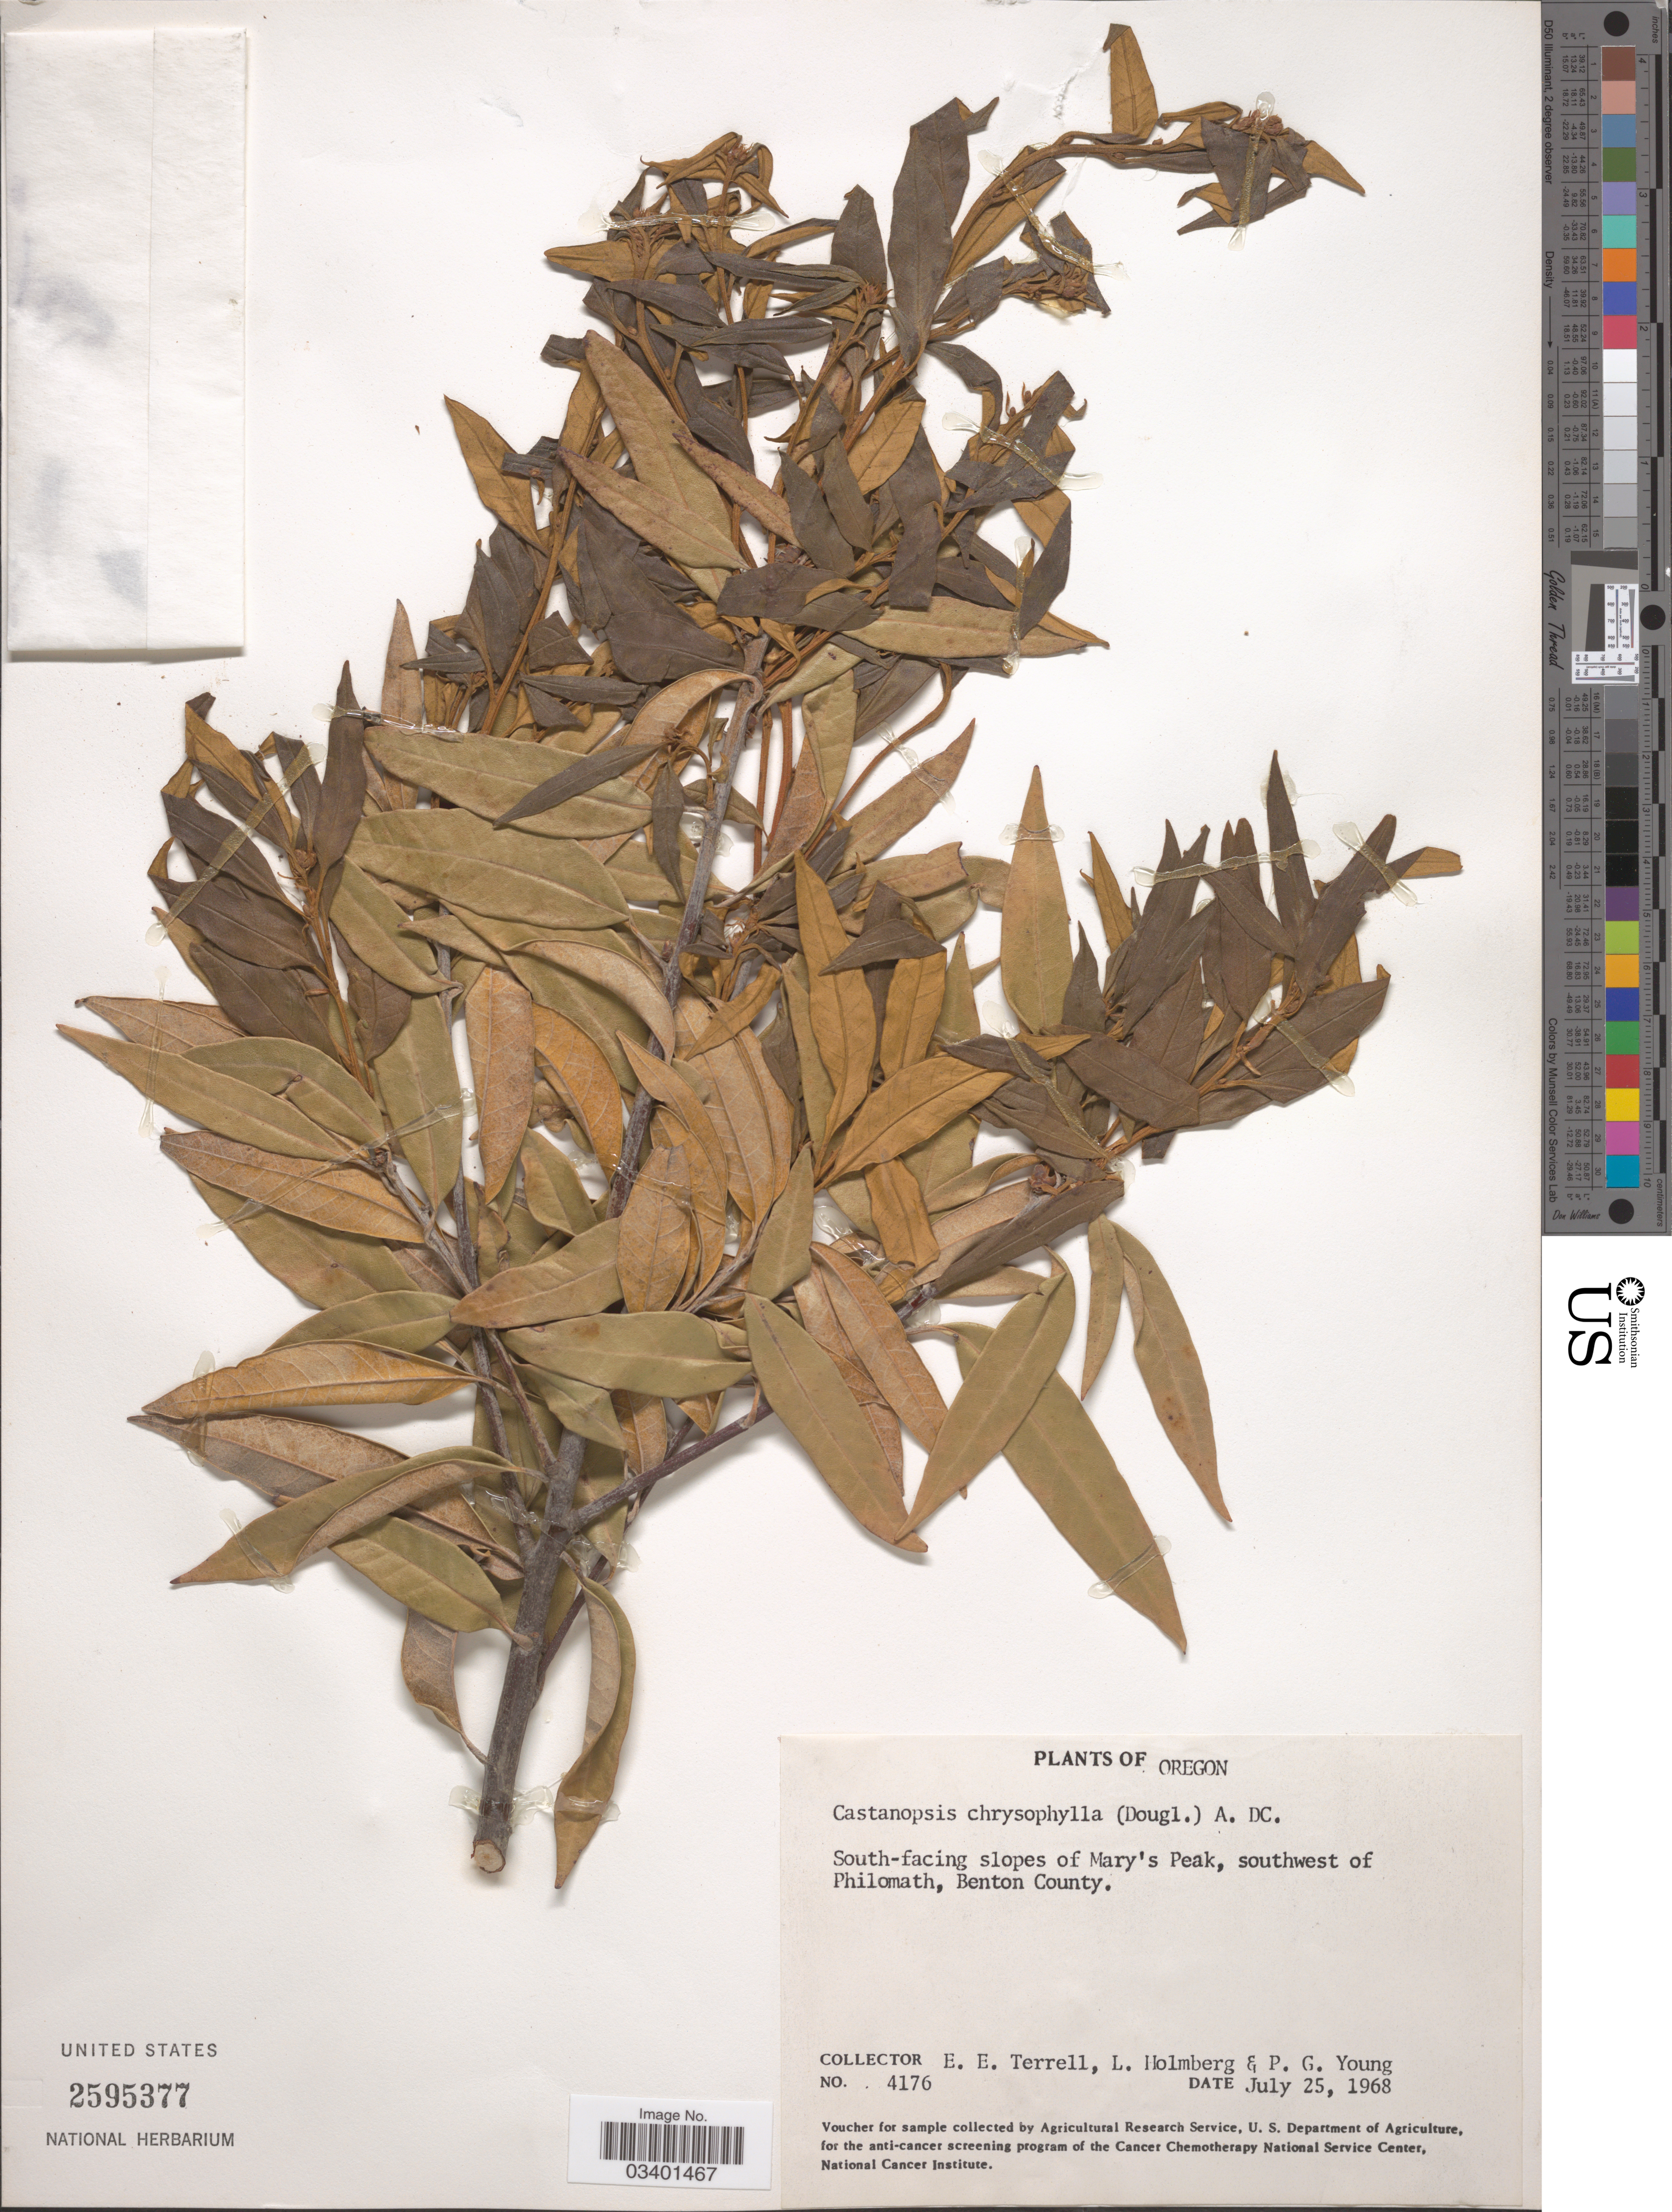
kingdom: Plantae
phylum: Tracheophyta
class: Magnoliopsida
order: Fagales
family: Fagaceae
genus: Chrysolepis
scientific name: Chrysolepis chrysophylla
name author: (Douglas ex Hook.) Hjelmq.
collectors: E. E. Terrell, L. Holmberg & P. Young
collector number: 4176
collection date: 1968-07-25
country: United States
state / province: Oregon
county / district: Benton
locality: South-facing slopes of Mary's Peak, southwest of Philomath, Benton County.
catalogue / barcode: US 2595377